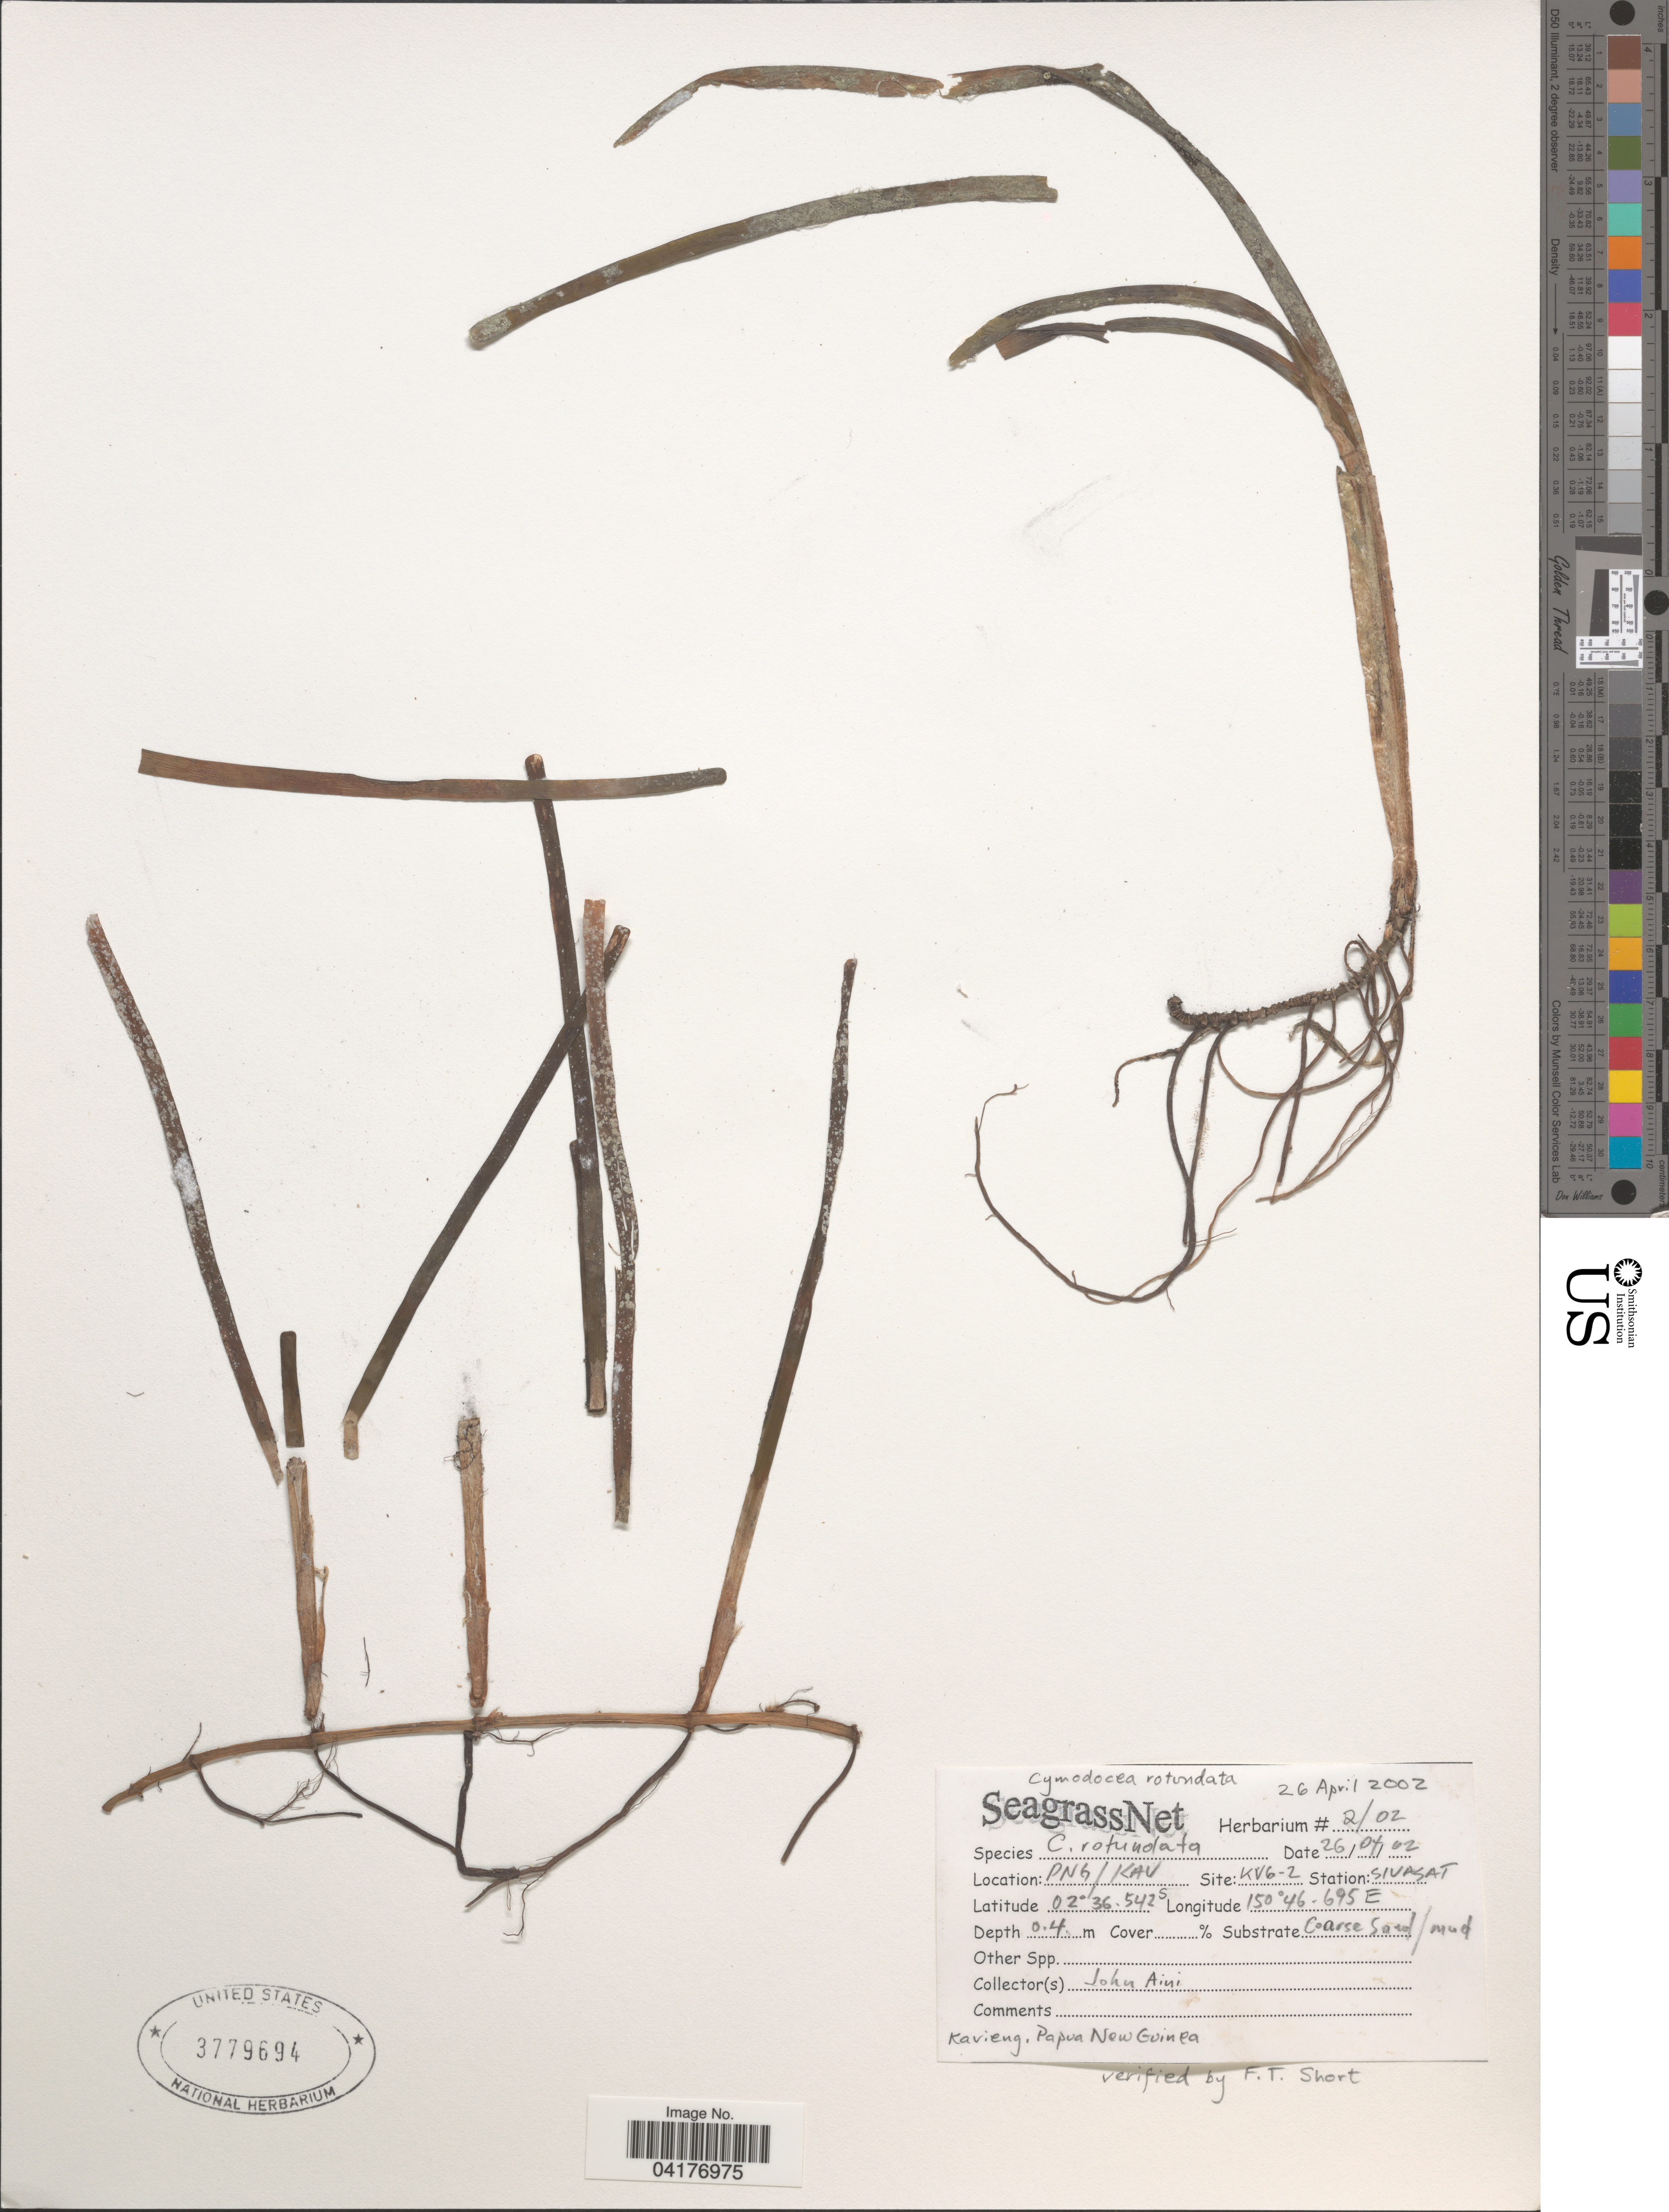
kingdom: Plantae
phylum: Tracheophyta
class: Liliopsida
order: Alismatales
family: Cymodoceaceae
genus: Cymodocea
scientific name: Cymodocea rotundata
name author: Asch. & Schweinf.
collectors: J. Aini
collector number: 2/02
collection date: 2002-04-26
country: Papua New Guinea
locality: PNG/KAV. Site: KV6-2. Station: SIUSAT. Kavieng.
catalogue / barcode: US 3779694